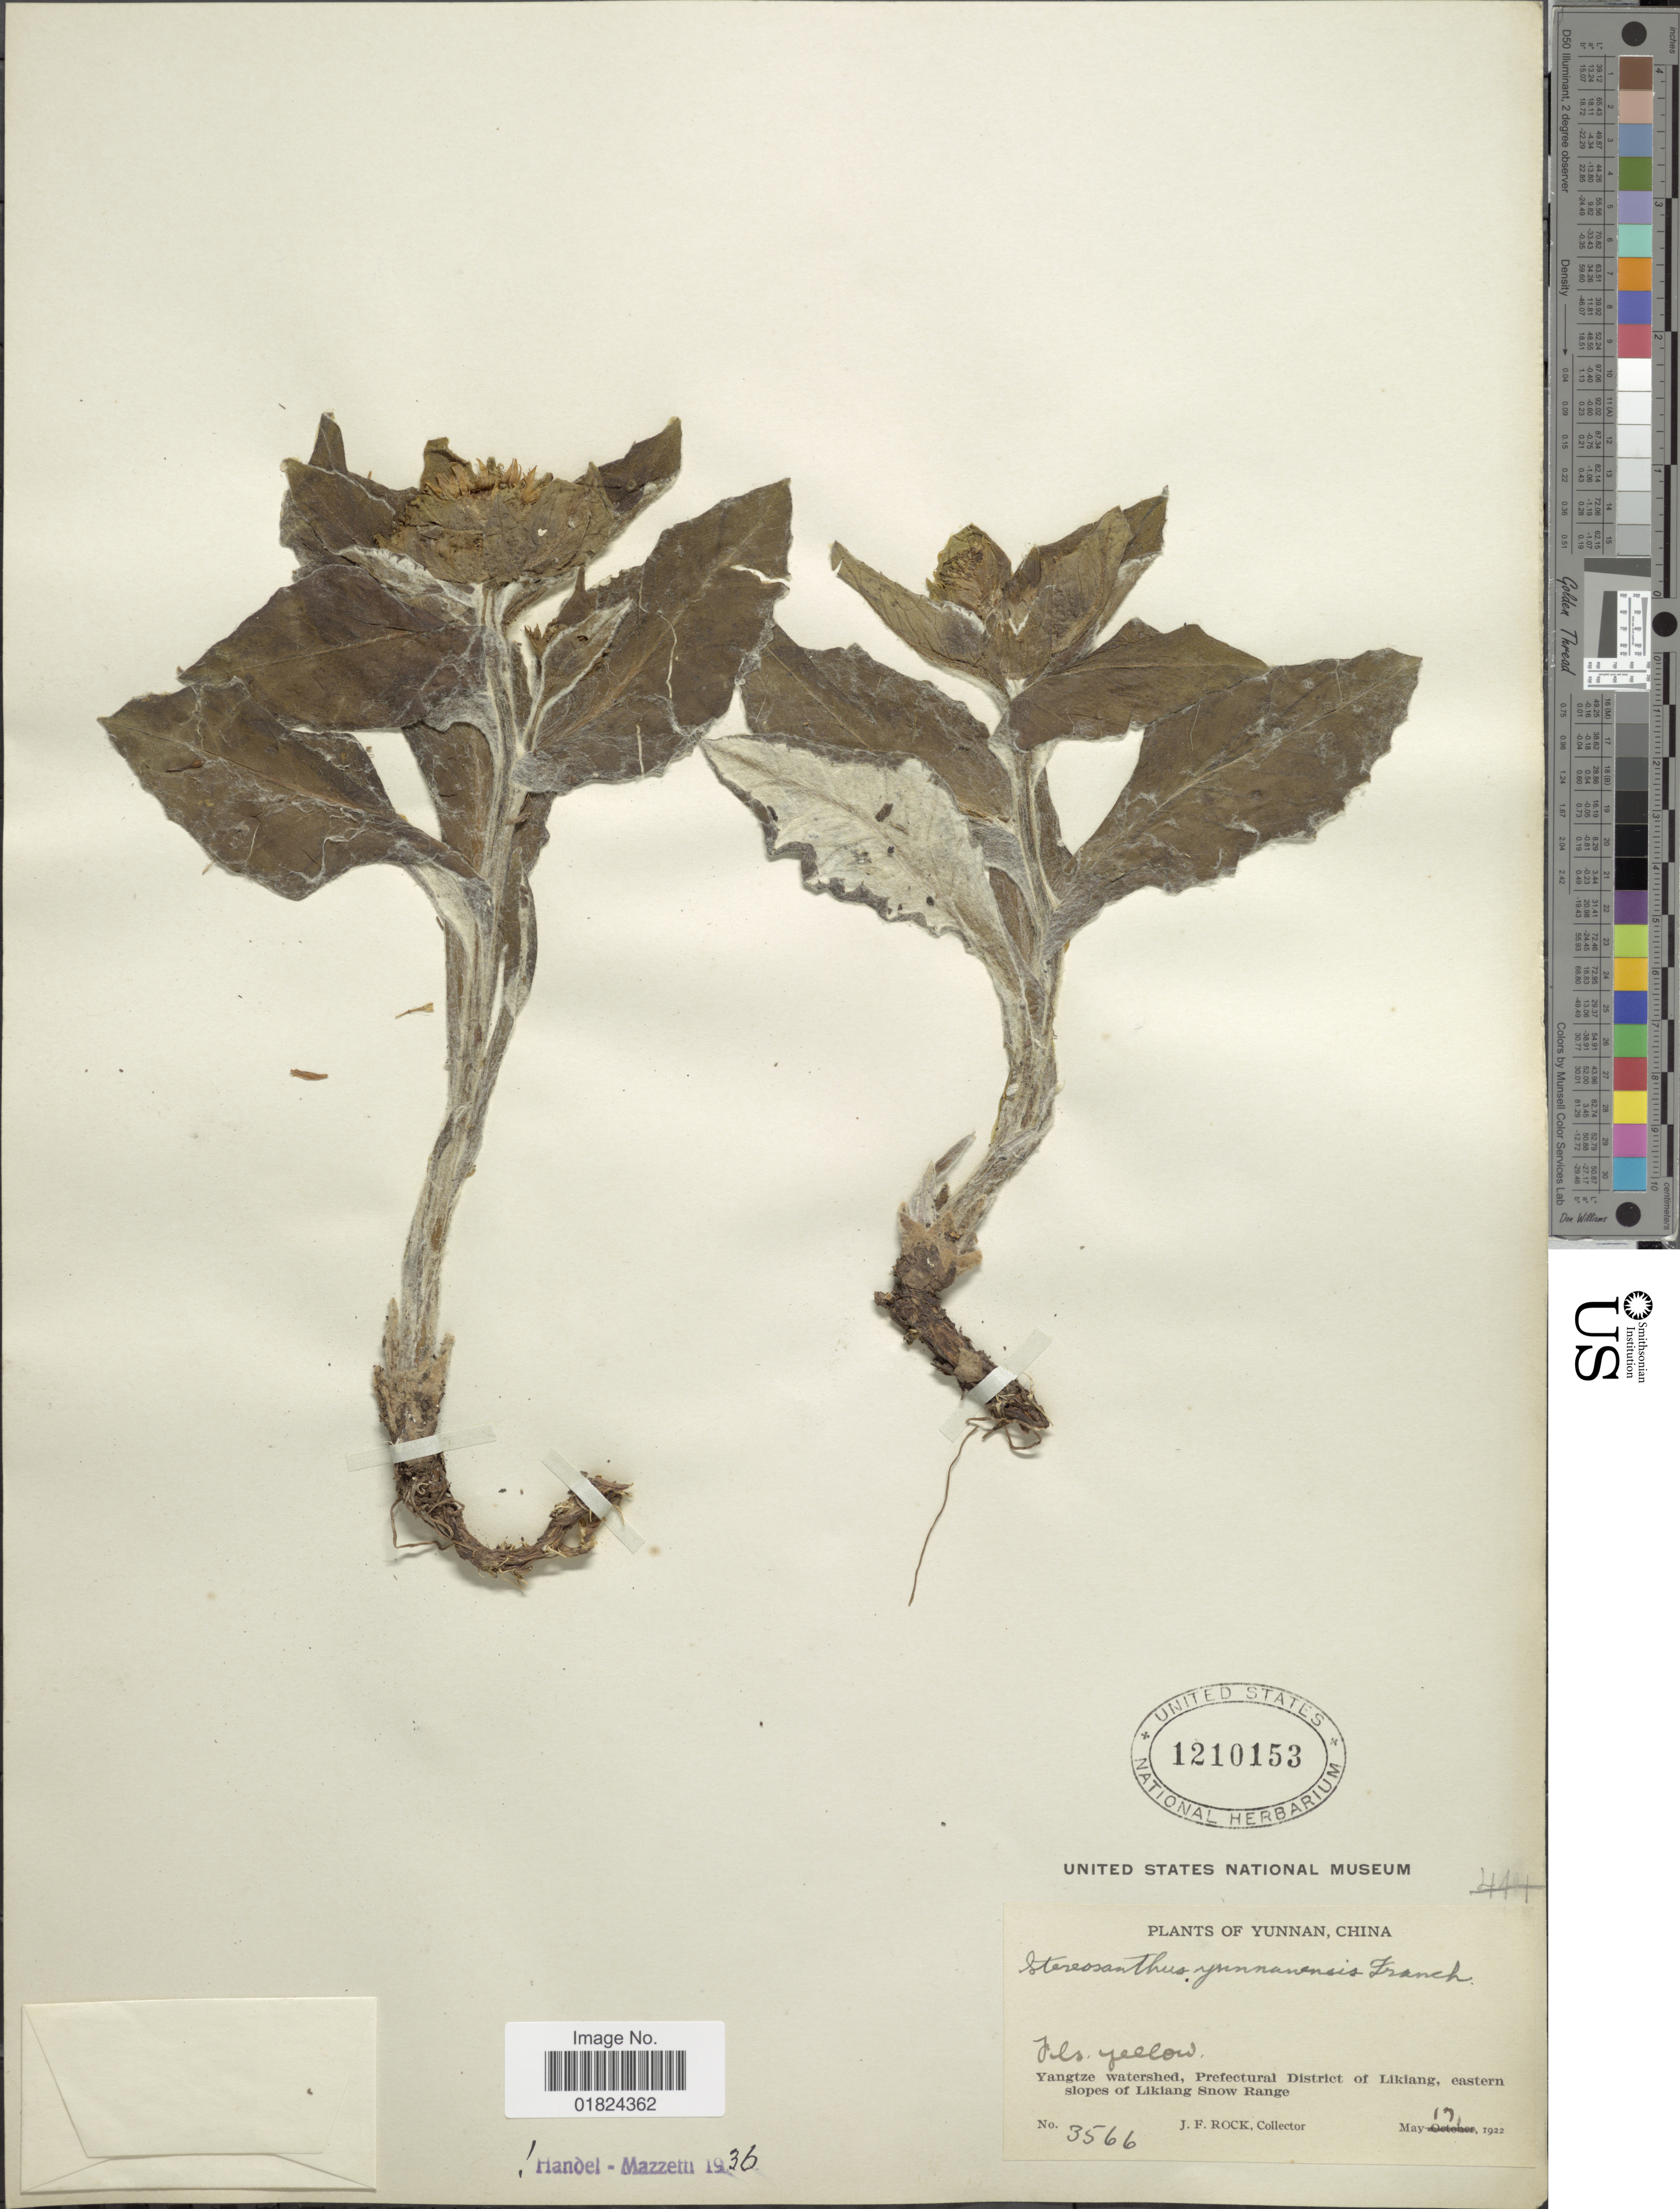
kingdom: Plantae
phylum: Tracheophyta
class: Magnoliopsida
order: Asterales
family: Asteraceae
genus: Stereosanthus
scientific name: Stereosanthus yunnanensis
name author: (L.) Fr.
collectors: J. Rock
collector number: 3566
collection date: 1922-05-17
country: China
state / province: Yunnan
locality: Yangtze watershed, Prefectural District of Likiang, eastern slopes of Likiang Snow Range.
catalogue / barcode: US 1210153